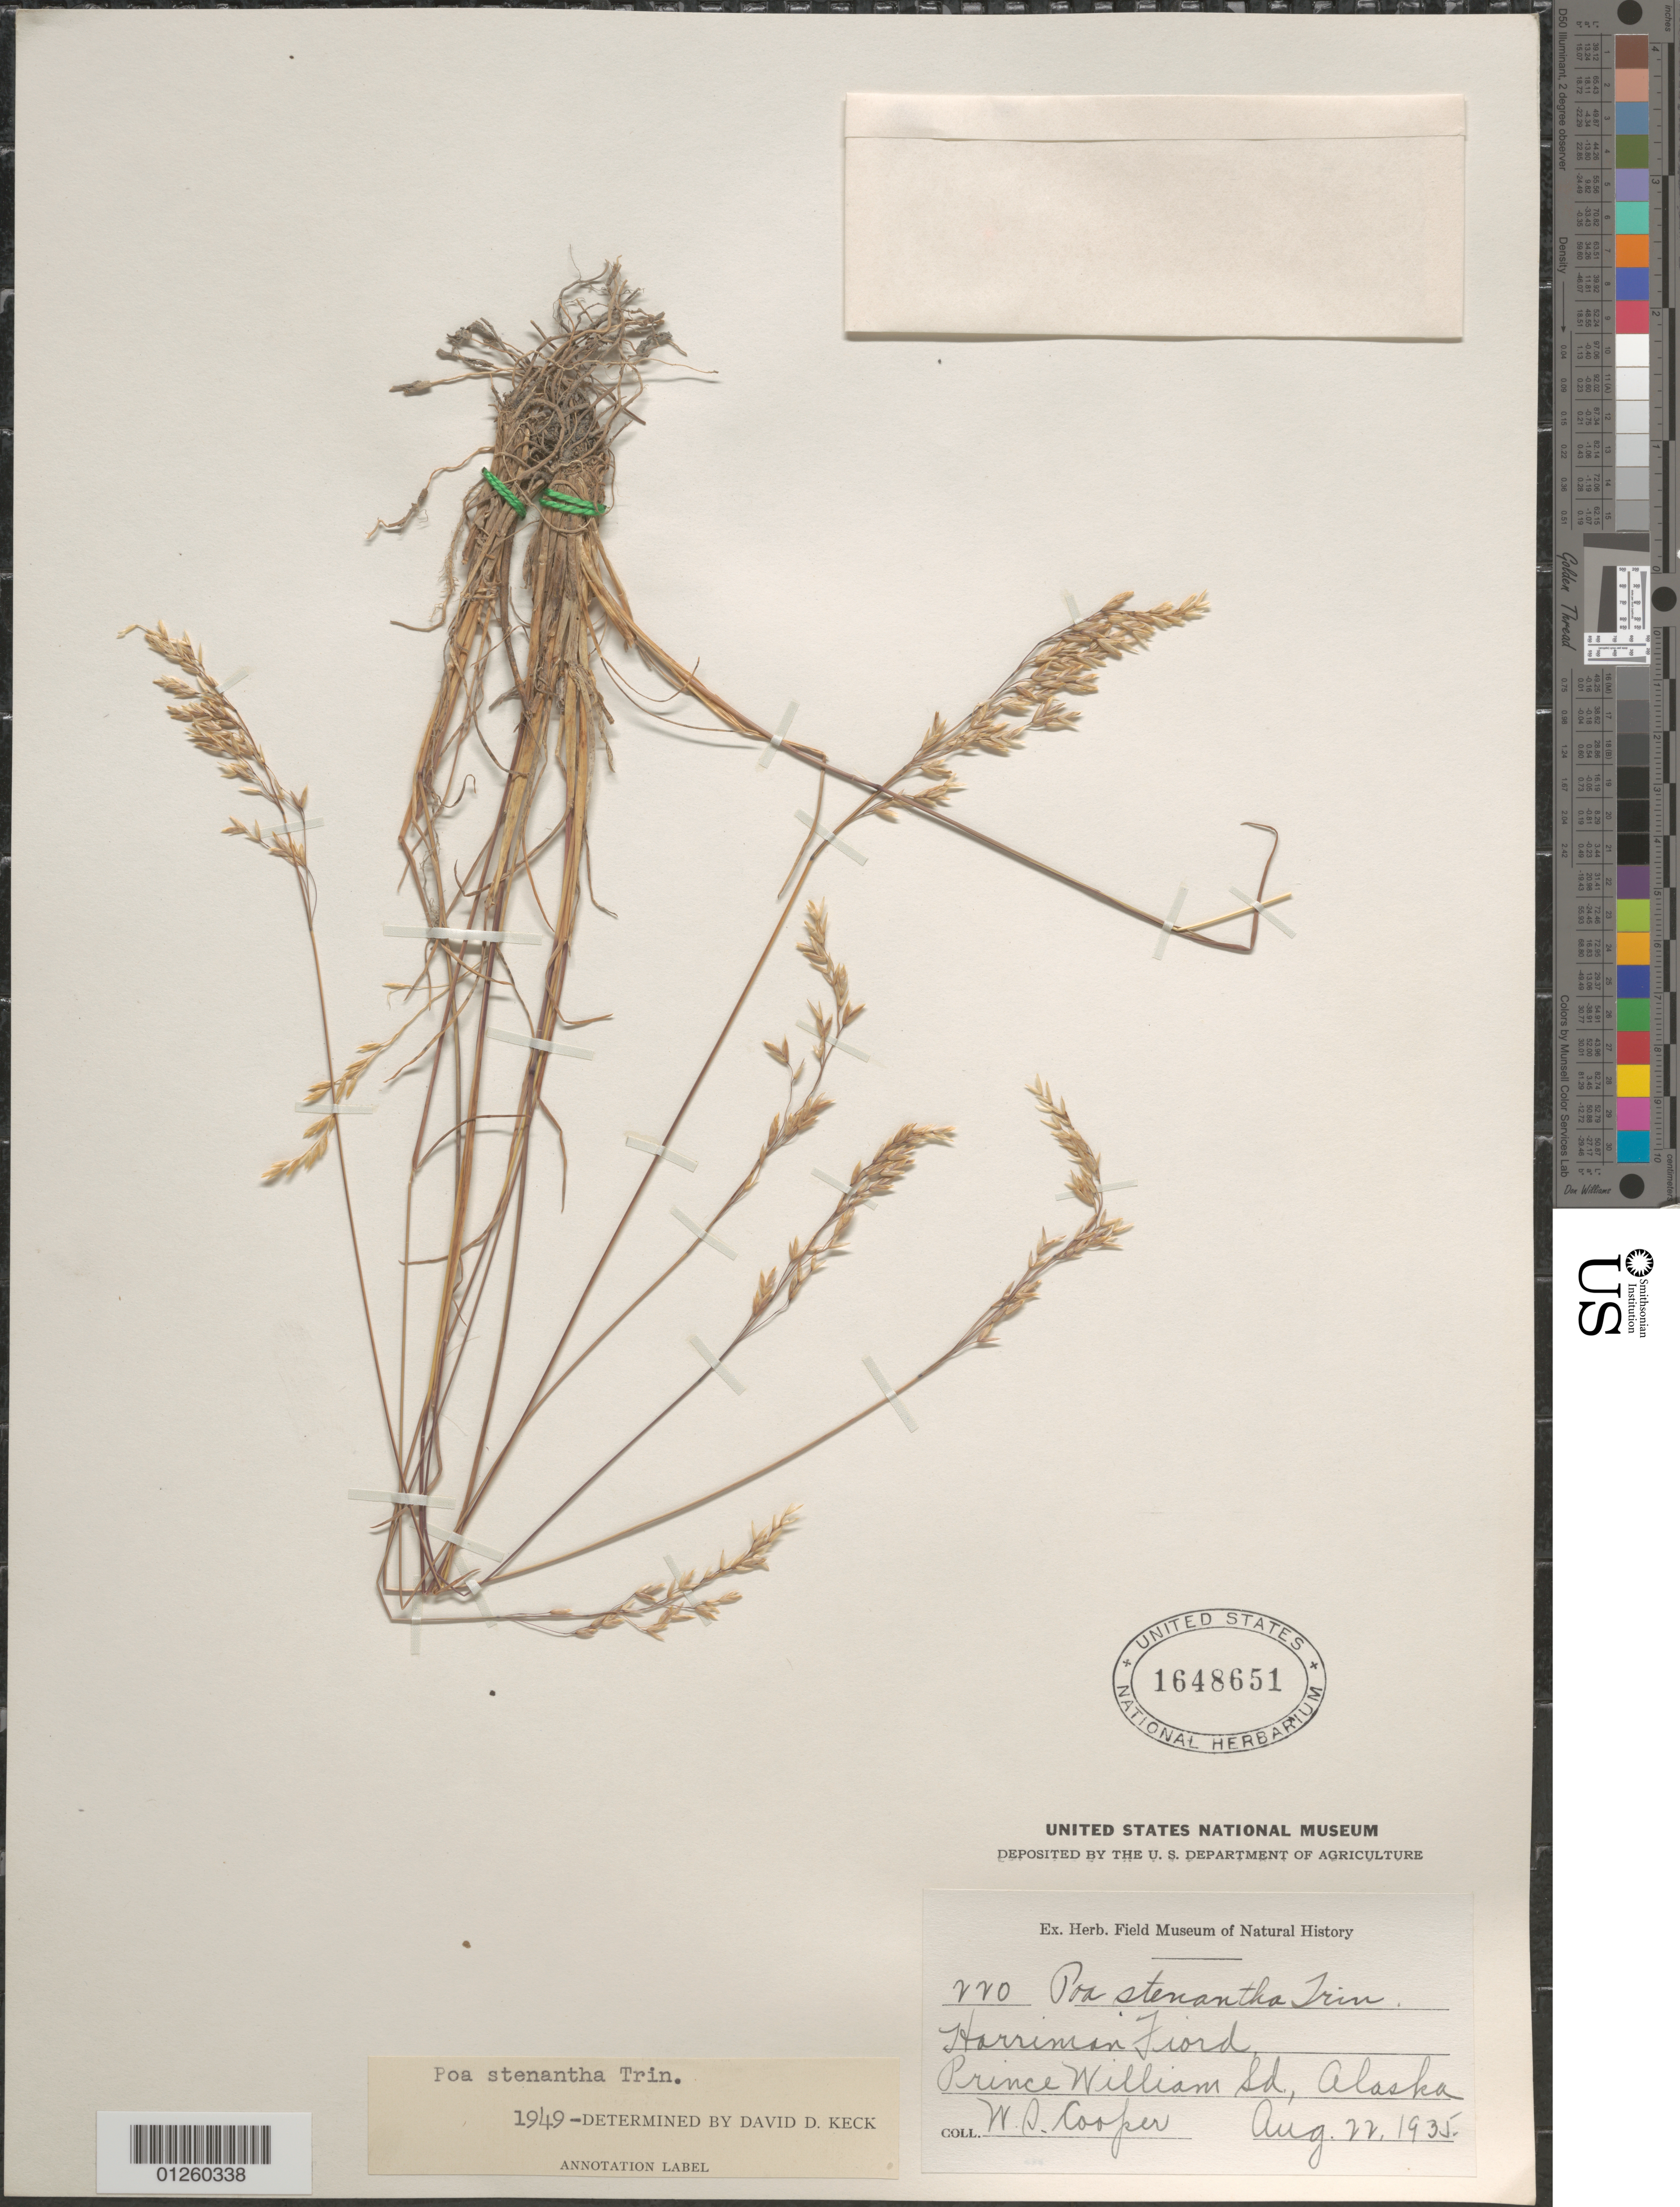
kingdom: Plantae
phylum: Tracheophyta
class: Liliopsida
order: Poales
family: Poaceae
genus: Poa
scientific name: Poa stenantha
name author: Trin.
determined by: Soreng, Robert J., Research Associate (BOT), Smithsonian Institution - National Museum of Natural History (UNITED STATES)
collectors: W. Cooper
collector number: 220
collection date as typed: Aug. 22, 1935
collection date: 1935-08-22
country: United States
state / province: Alaska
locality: Harriman Fjord, Prince William Sd,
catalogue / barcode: US 1648651